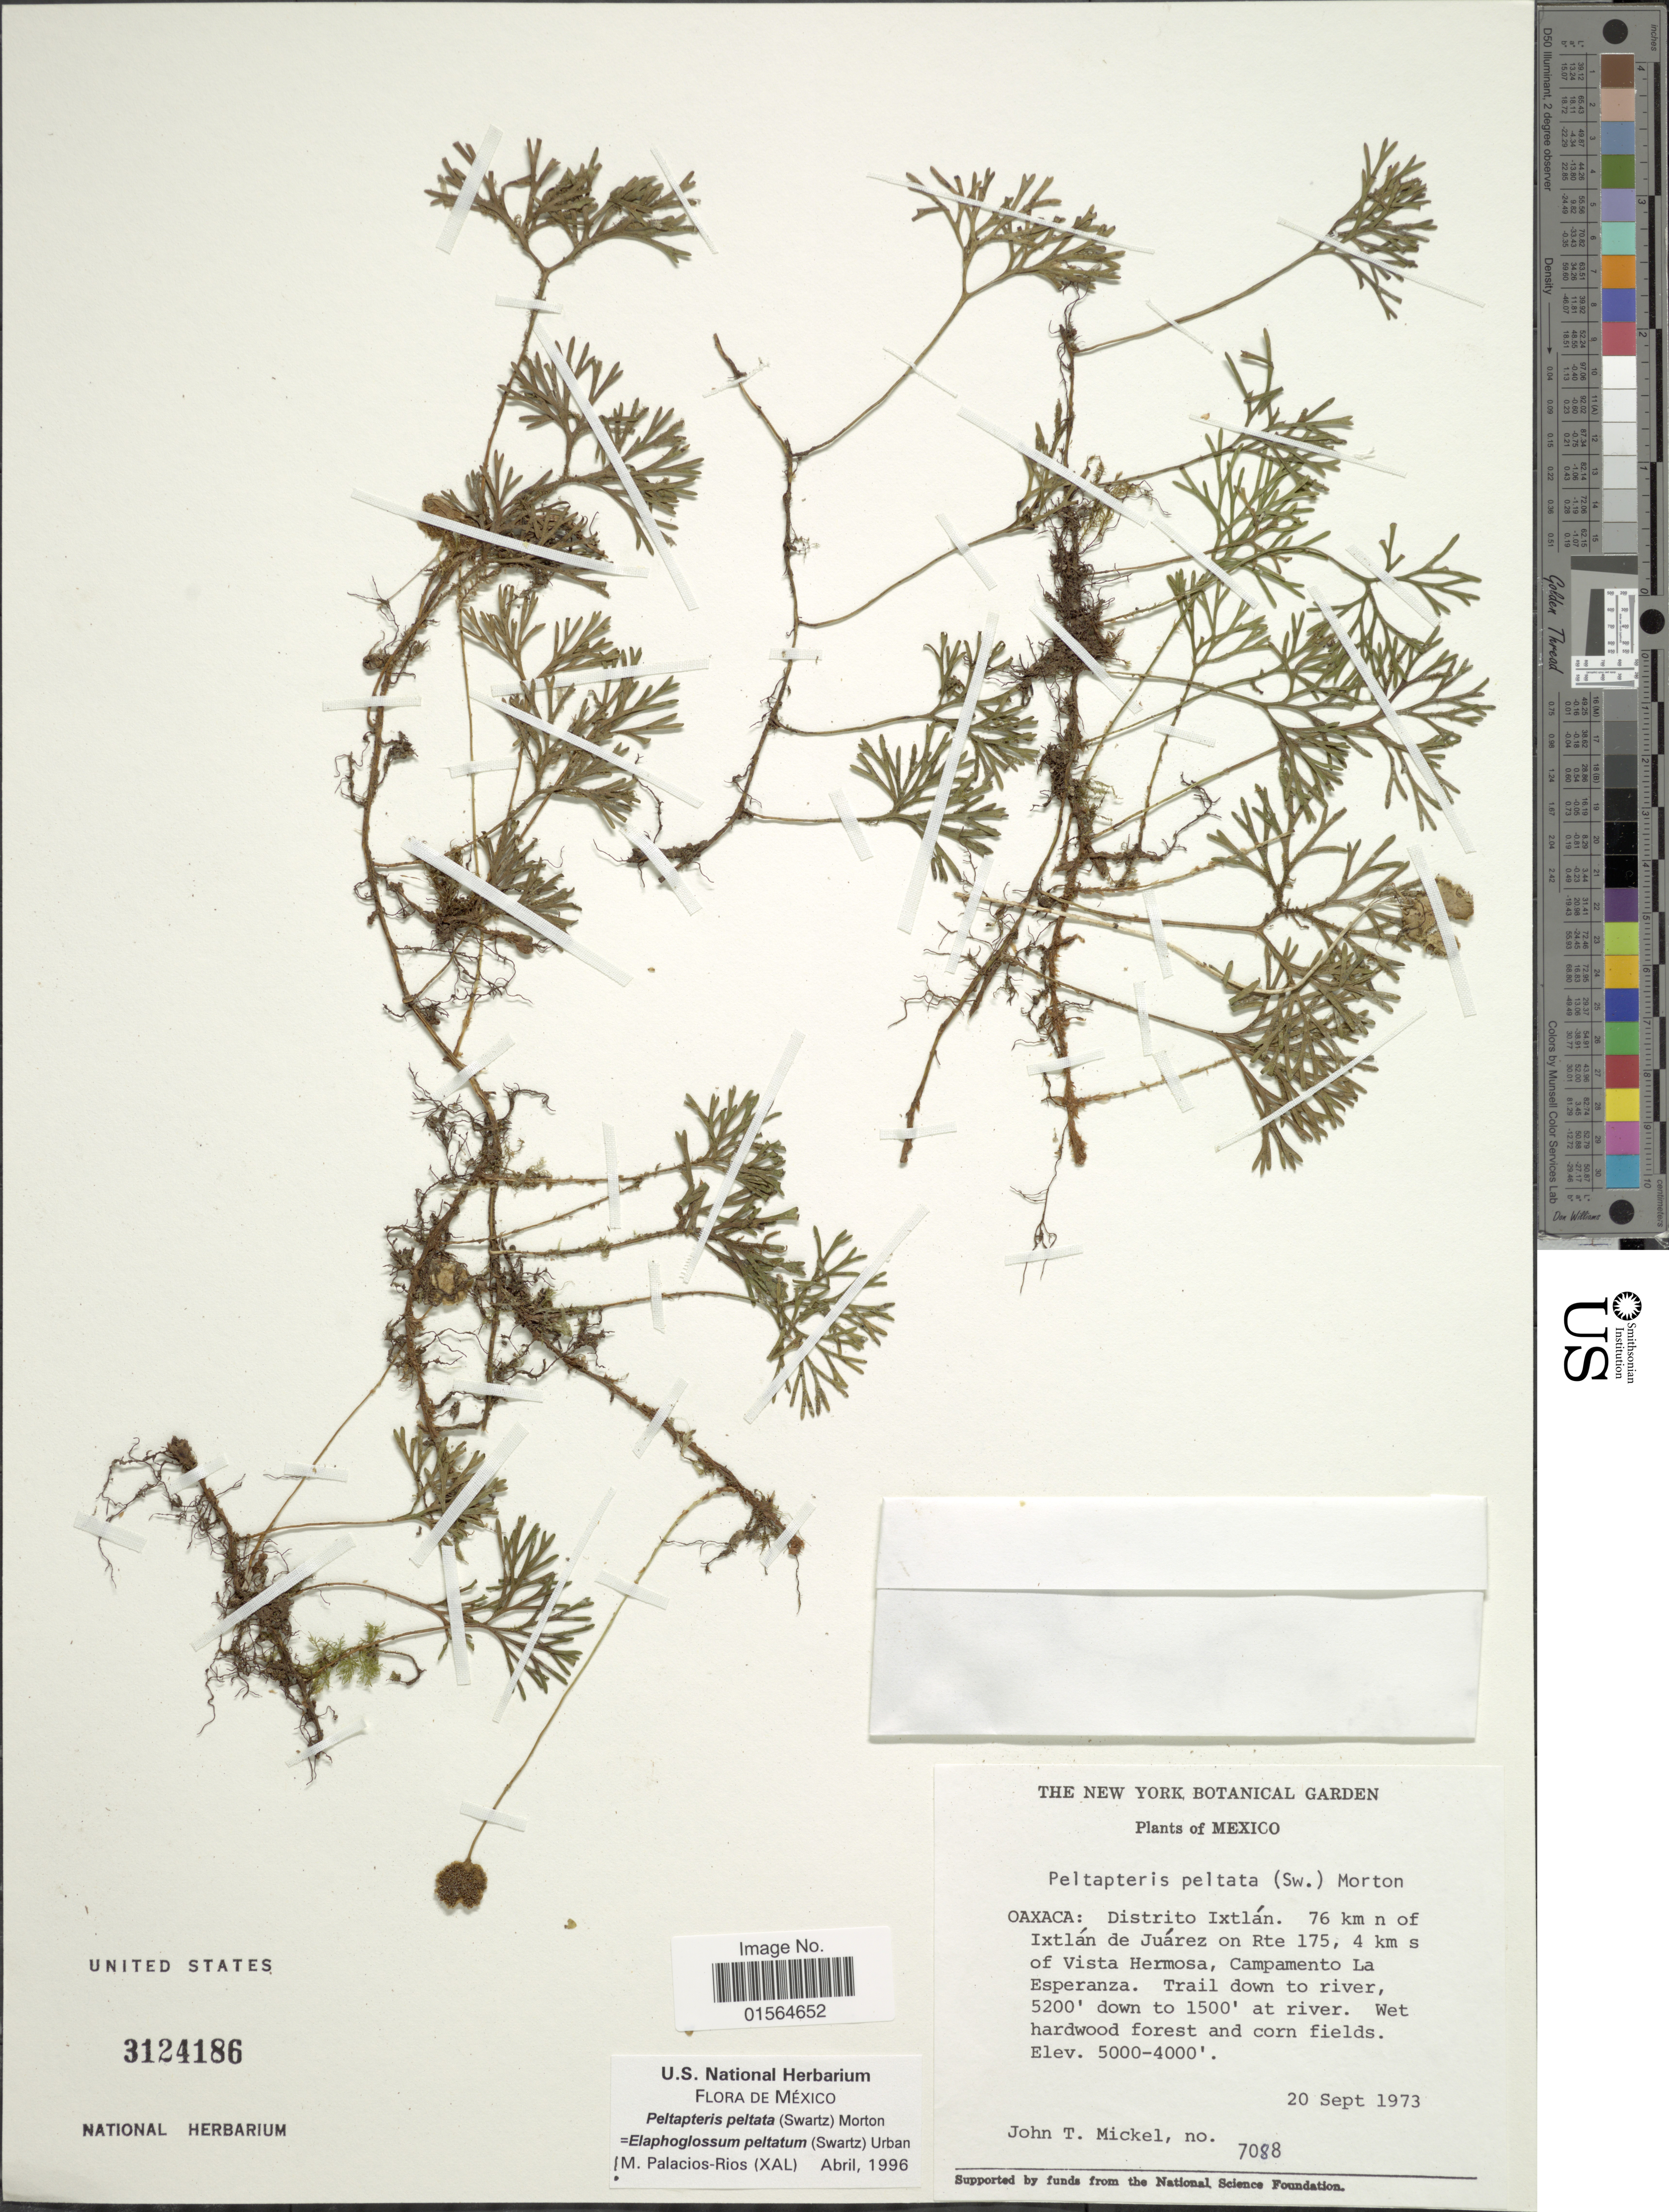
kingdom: Plantae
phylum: Tracheophyta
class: Polypodiopsida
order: Polypodiales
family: Dryopteridaceae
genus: Elaphoglossum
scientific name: Elaphoglossum peltatum f. peltatum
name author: (Sw.) Urb.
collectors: J. T. Mickel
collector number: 7088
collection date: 1973-09-20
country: Mexico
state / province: Oaxaca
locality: Distrito Ixtlan. 76 km n of Ixtlan de Juarez on Rte 175, 4 km s of Vista Hermosa, Campamento La Esperanza. Trail down to river, 5200' down to 1500' at river. Wet hardwood forest and corn fields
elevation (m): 1219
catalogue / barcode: US 3124186